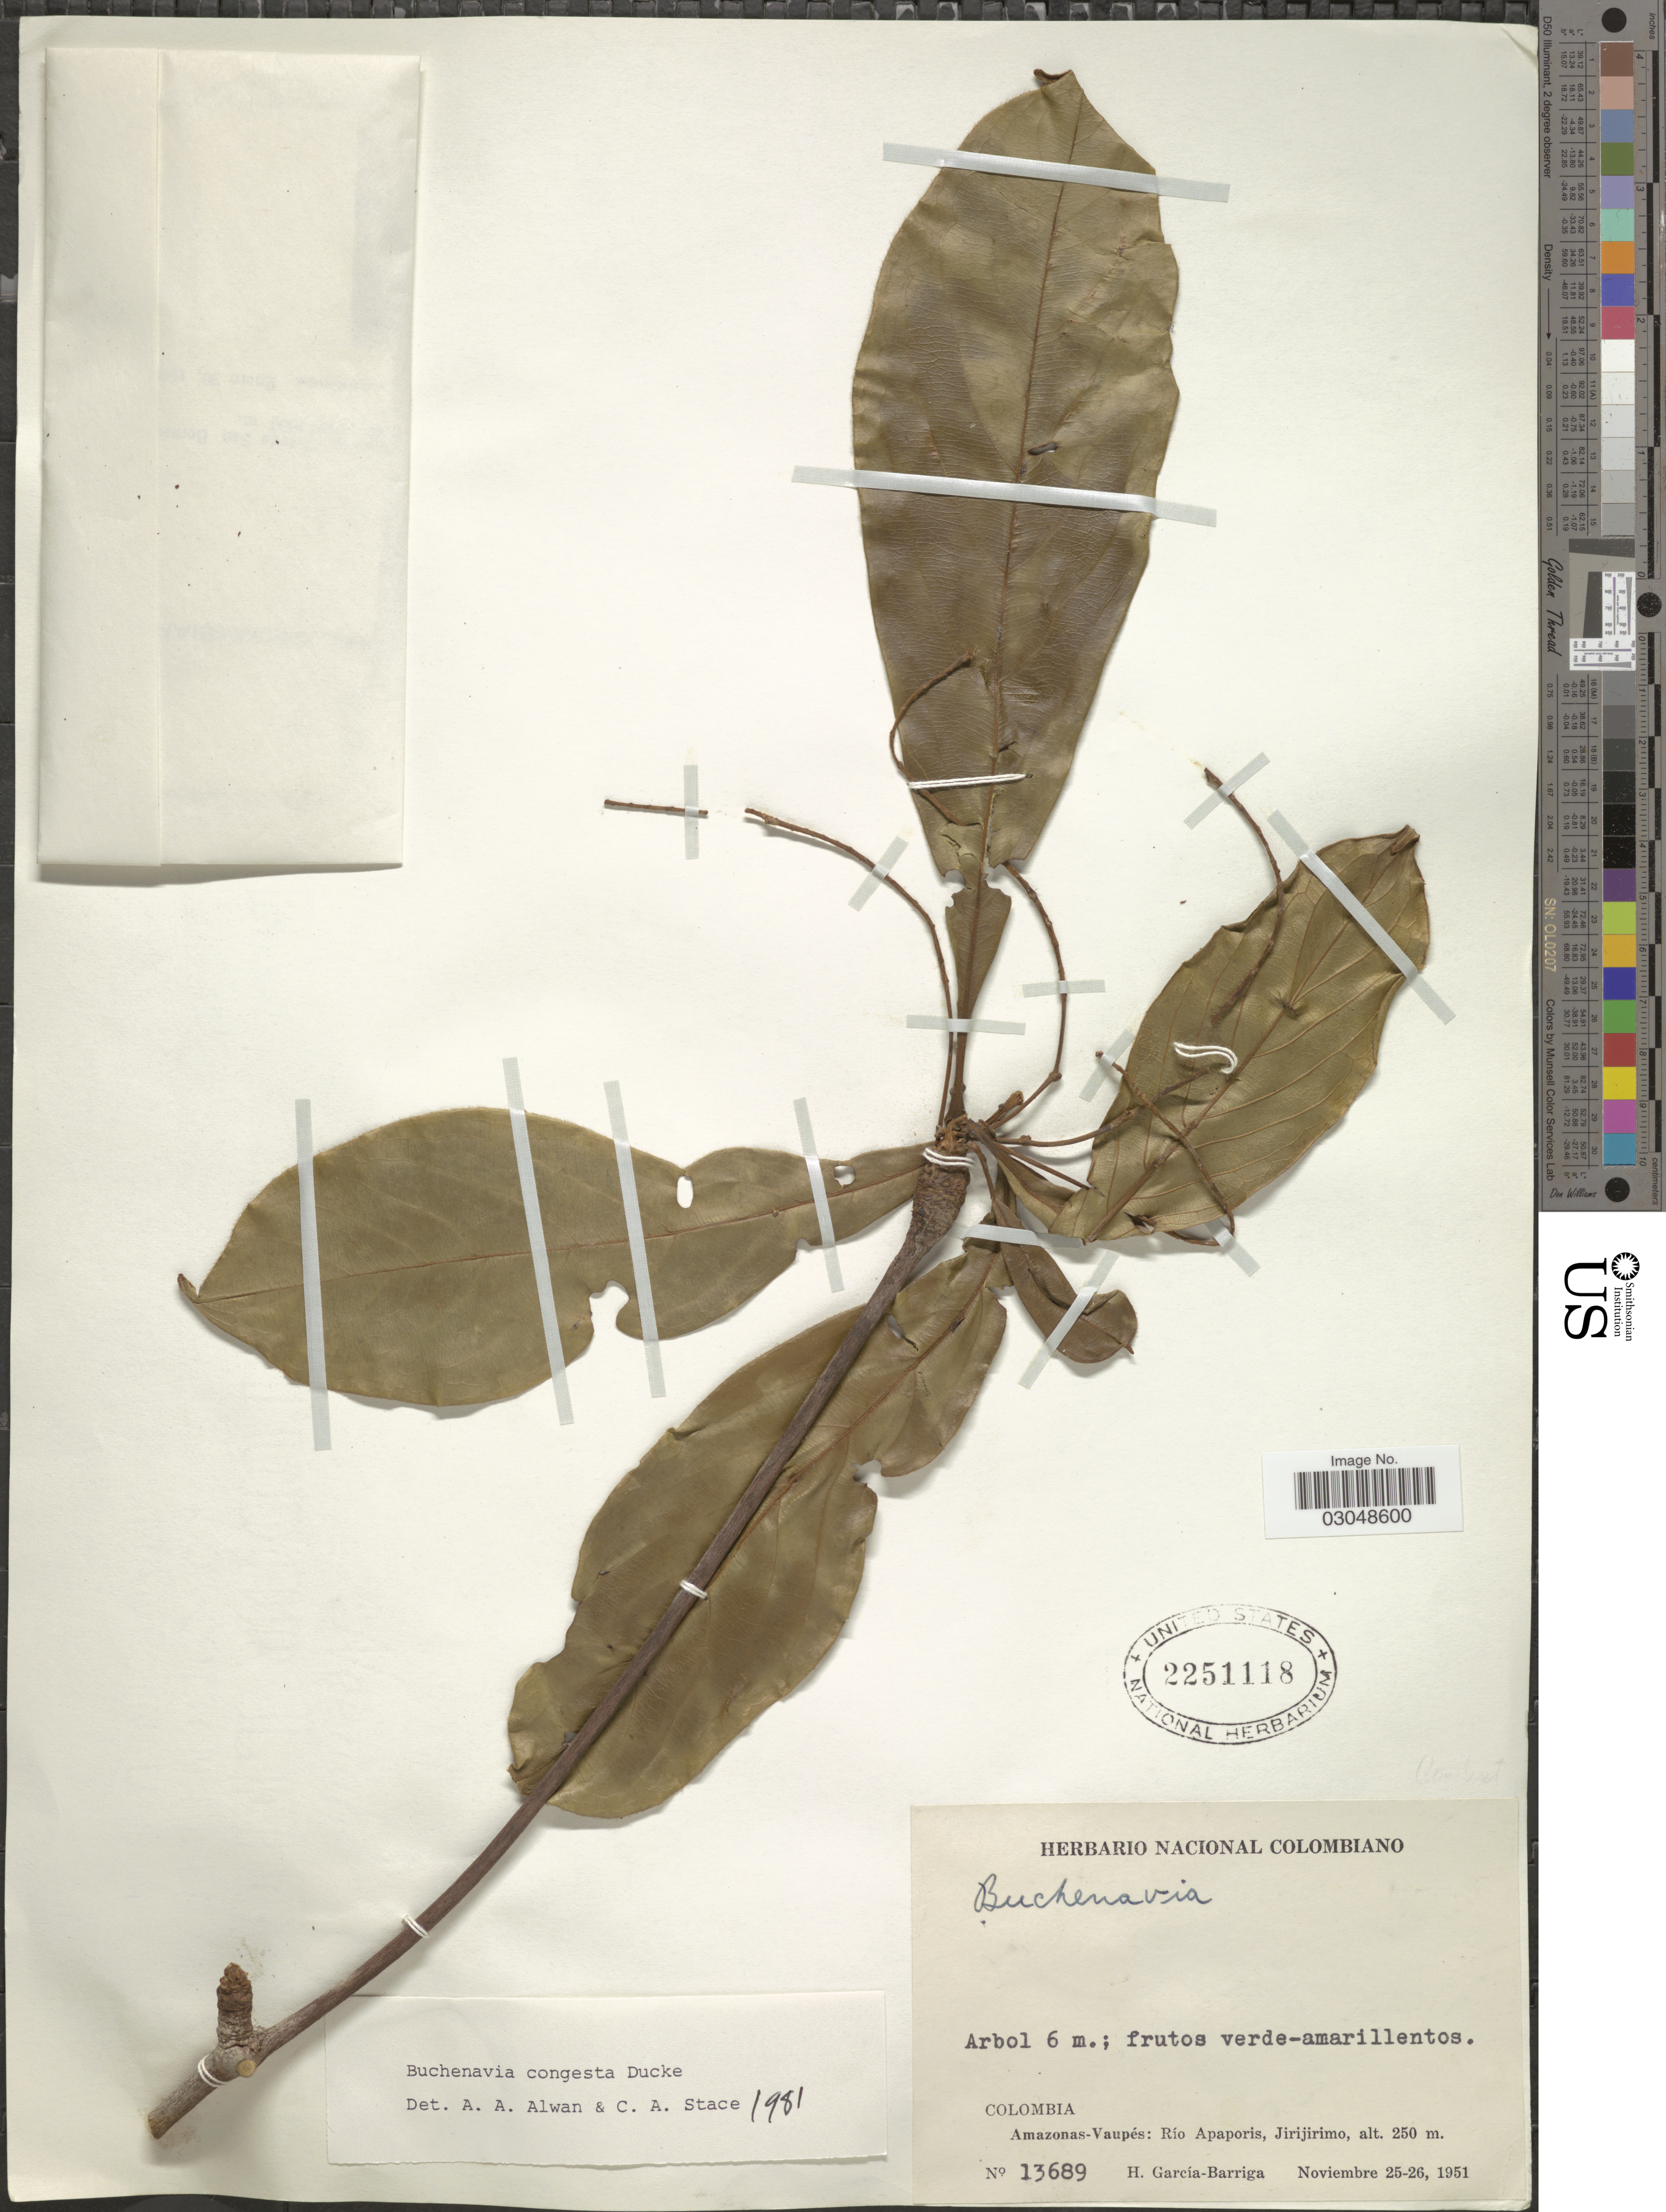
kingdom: Plantae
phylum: Tracheophyta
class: Magnoliopsida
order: Myrtales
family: Combretaceae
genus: Terminalia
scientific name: Terminalia congesta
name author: (Ducke) Gere & Boatwr.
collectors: H. García Barriga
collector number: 13689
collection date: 1951-11-25/1951-11-26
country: Colombia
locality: Amazonas-Vaupés: Río Apaporis, Jirijirimo.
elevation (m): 250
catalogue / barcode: US 2251118